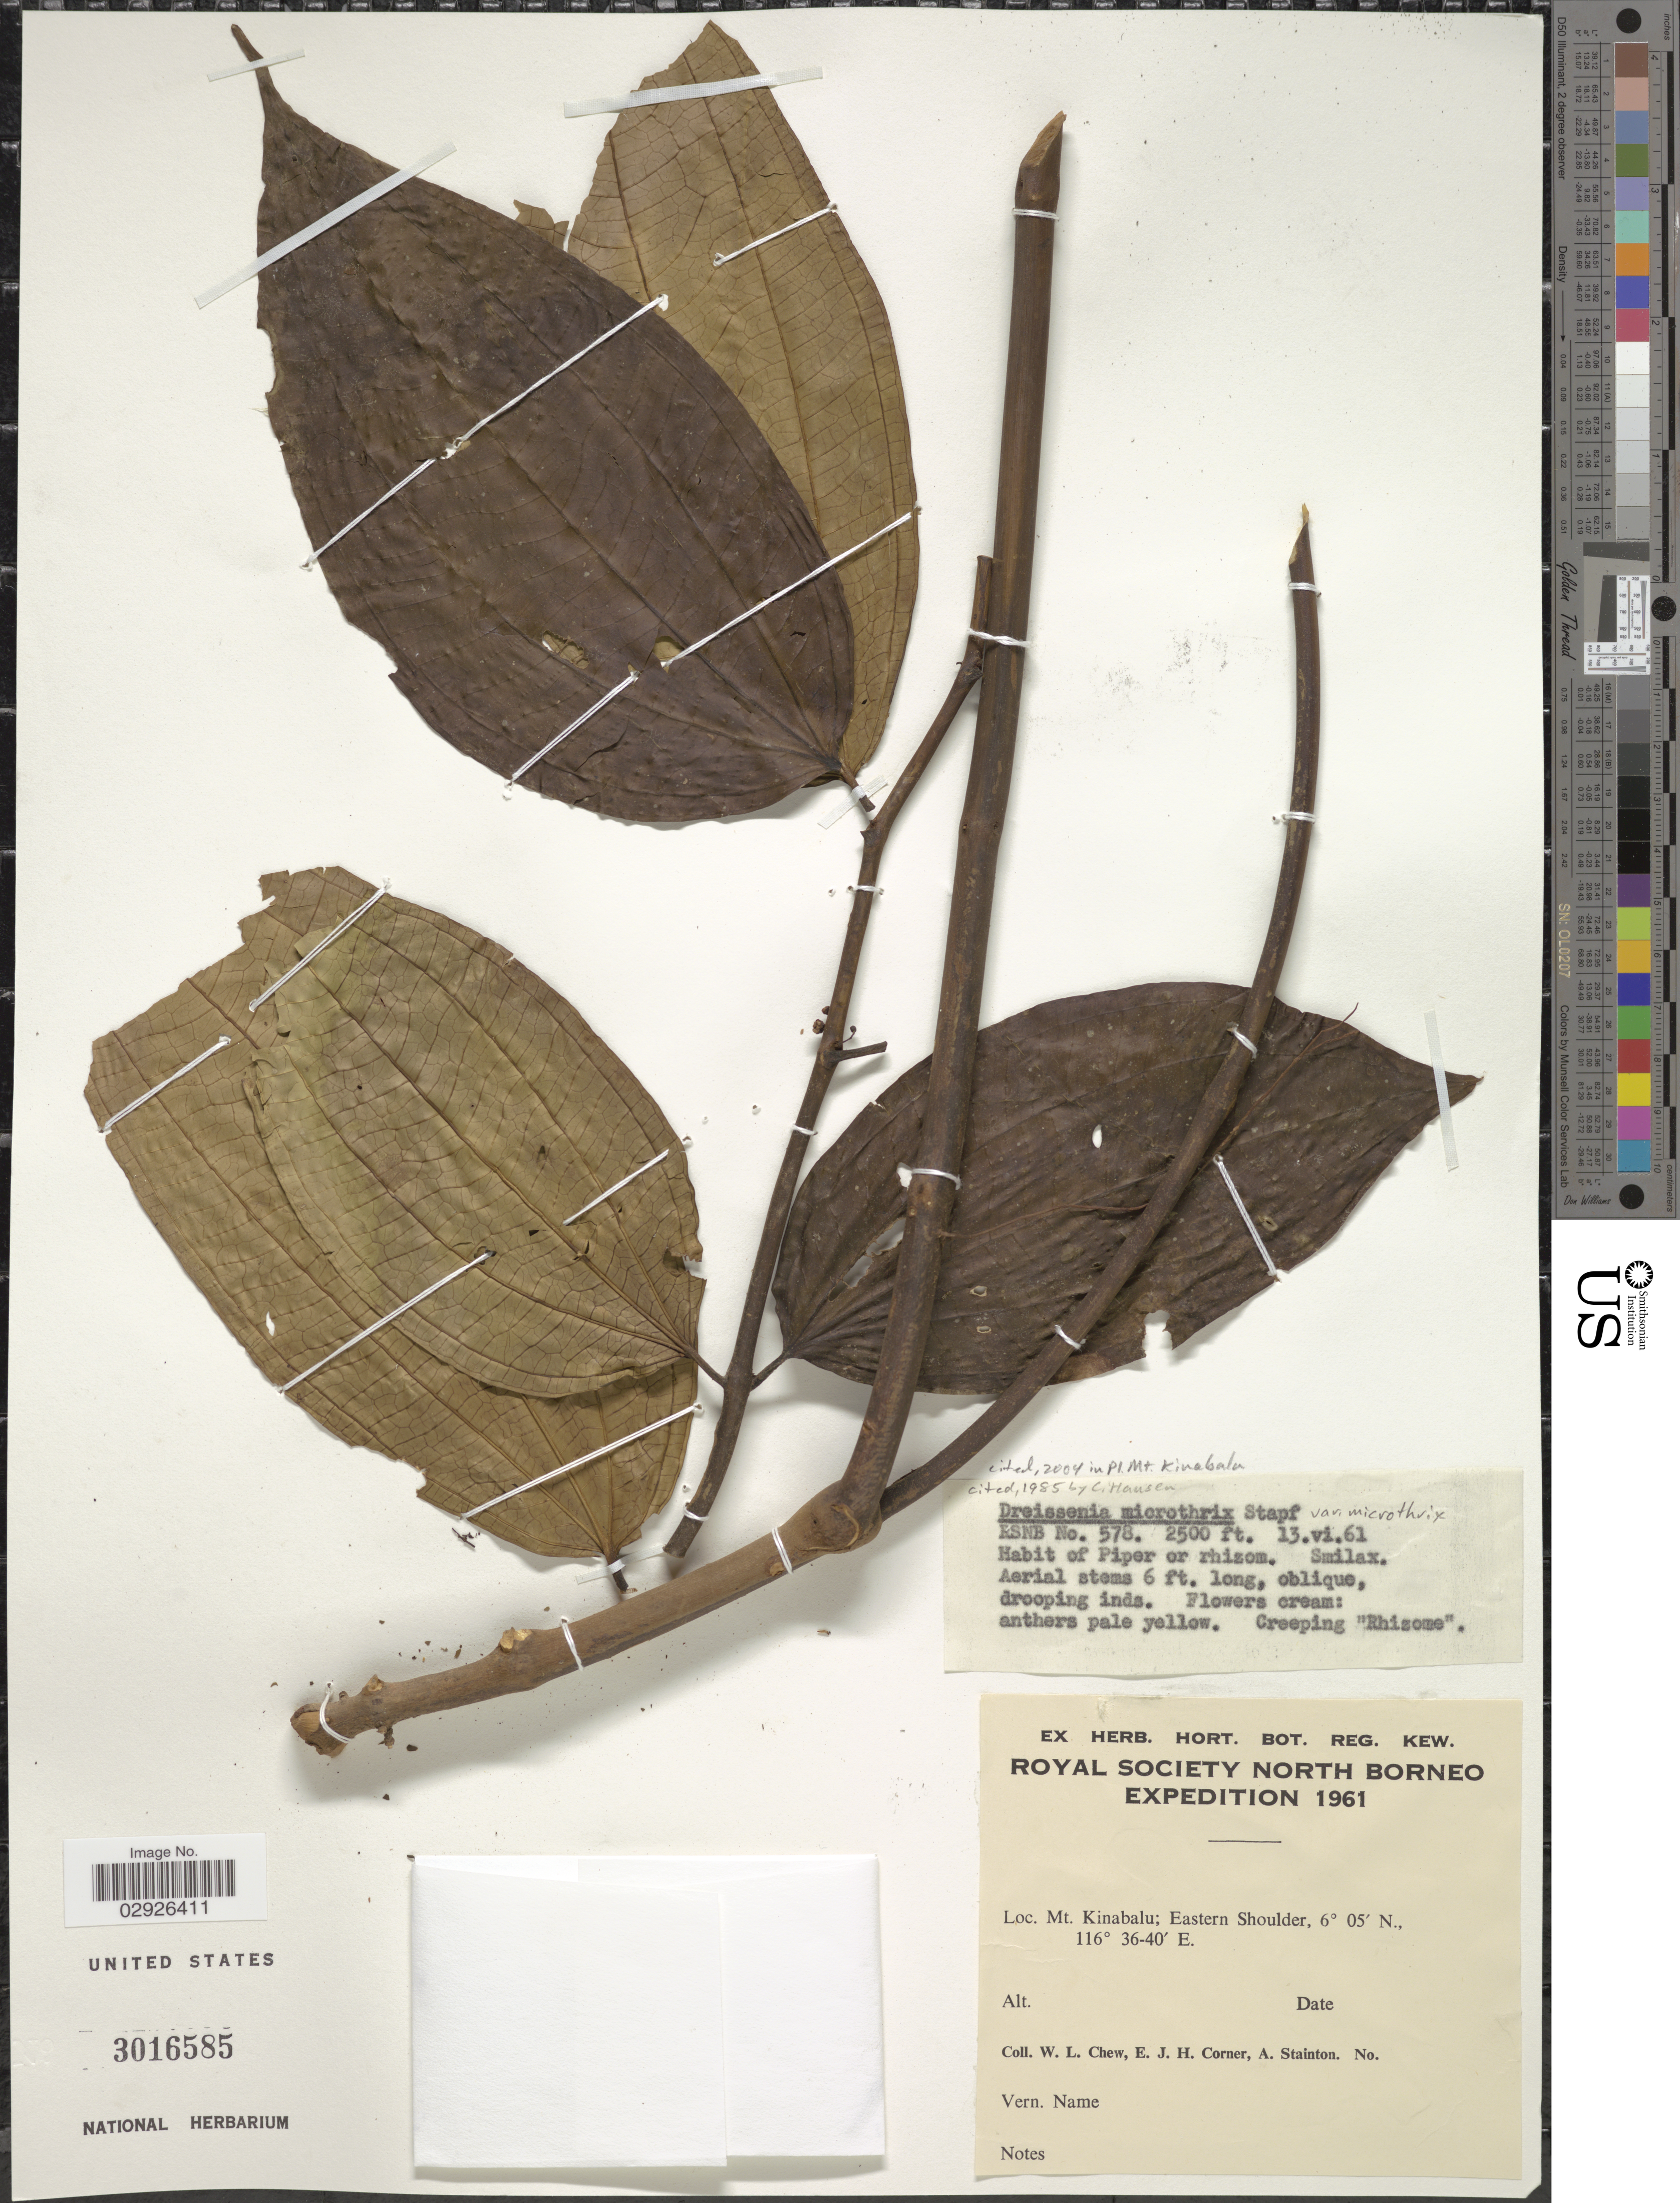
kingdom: Plantae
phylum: Tracheophyta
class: Magnoliopsida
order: Myrtales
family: Melastomataceae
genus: Driessenia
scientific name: Driessenia microthrix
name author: Stapf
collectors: W. Chew, E. Corner & A. Stainton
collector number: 578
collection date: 1961-06-23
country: Malaysia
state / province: Sabah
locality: North Borneo, Mt. Kinabalu; Eastern Shoulder.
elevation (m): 762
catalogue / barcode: US 3016585